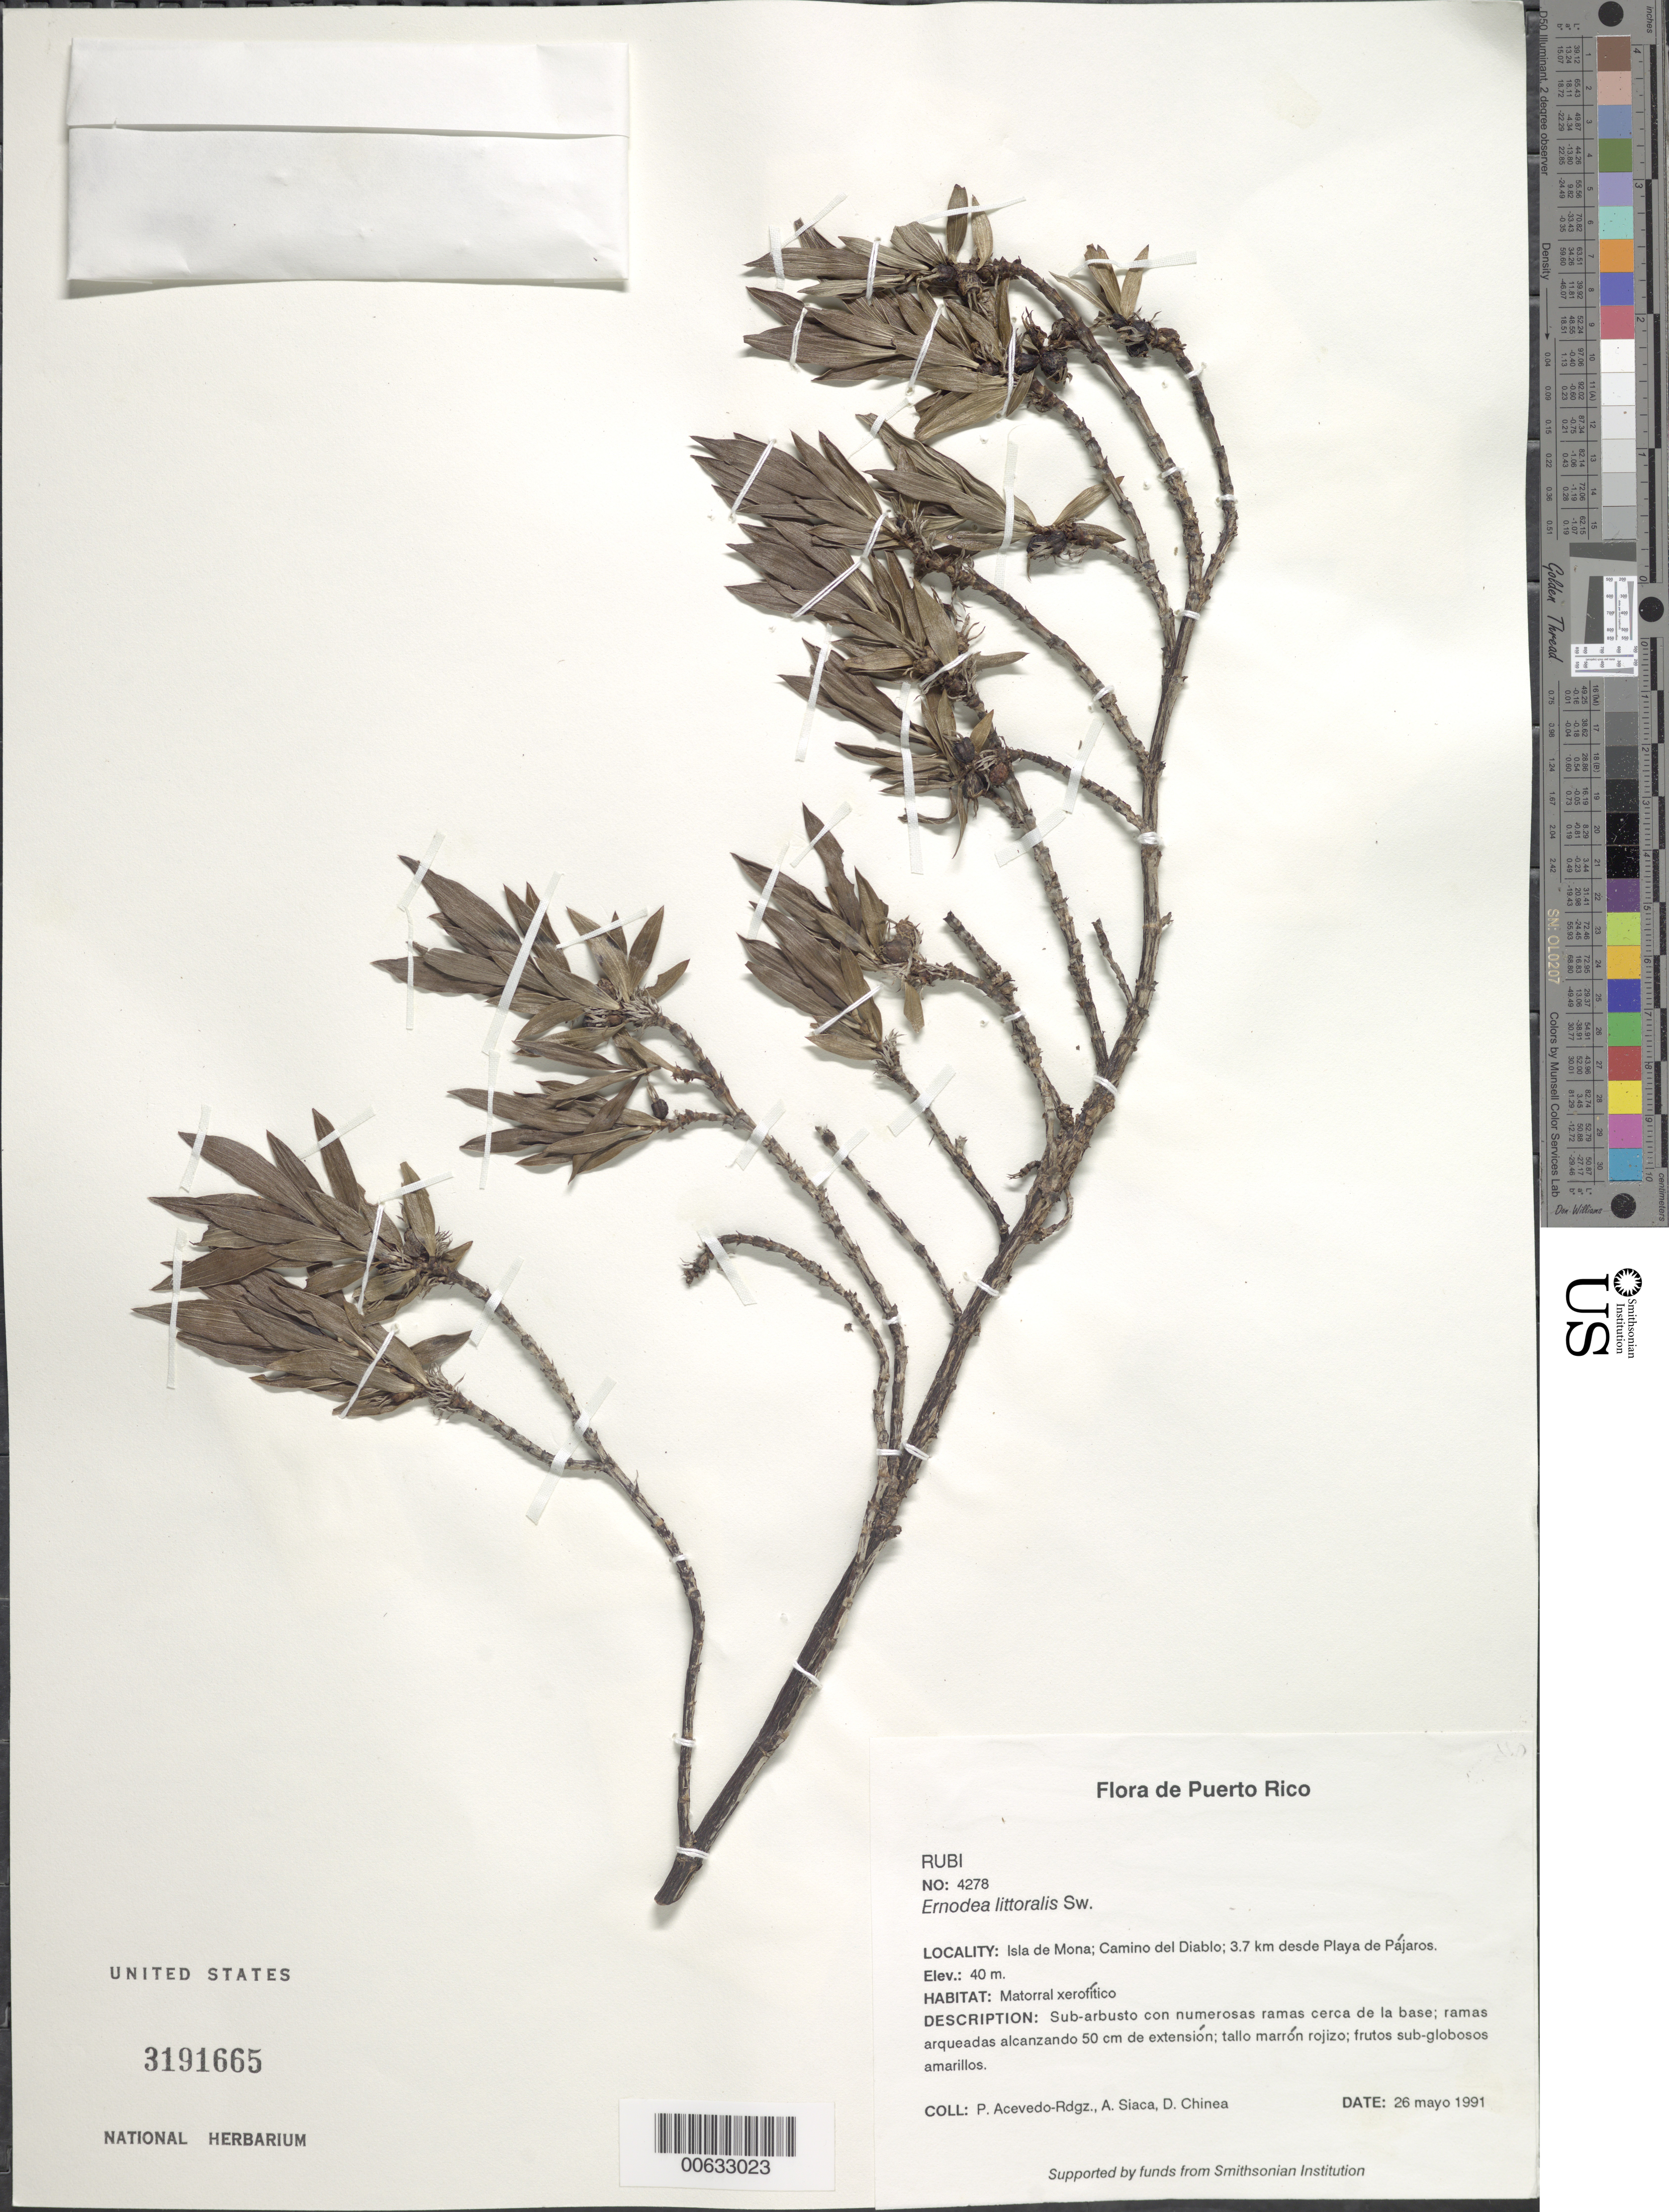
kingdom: Plantae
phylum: Tracheophyta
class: Magnoliopsida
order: Gentianales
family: Rubiaceae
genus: Ernodea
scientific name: Ernodea littoralis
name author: Sw.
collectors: P. Acevedo-Rodr., A. Siaca & D. Chinea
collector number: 4278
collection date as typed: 26 May 1991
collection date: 1991-05-26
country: Puerto Rico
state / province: Mayaguëz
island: Mona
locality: Isla de Mona; Camino del Diablo; 3.7 km desde Playa de Pajaros.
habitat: Matorral xerofitico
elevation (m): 40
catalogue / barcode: US 3191665